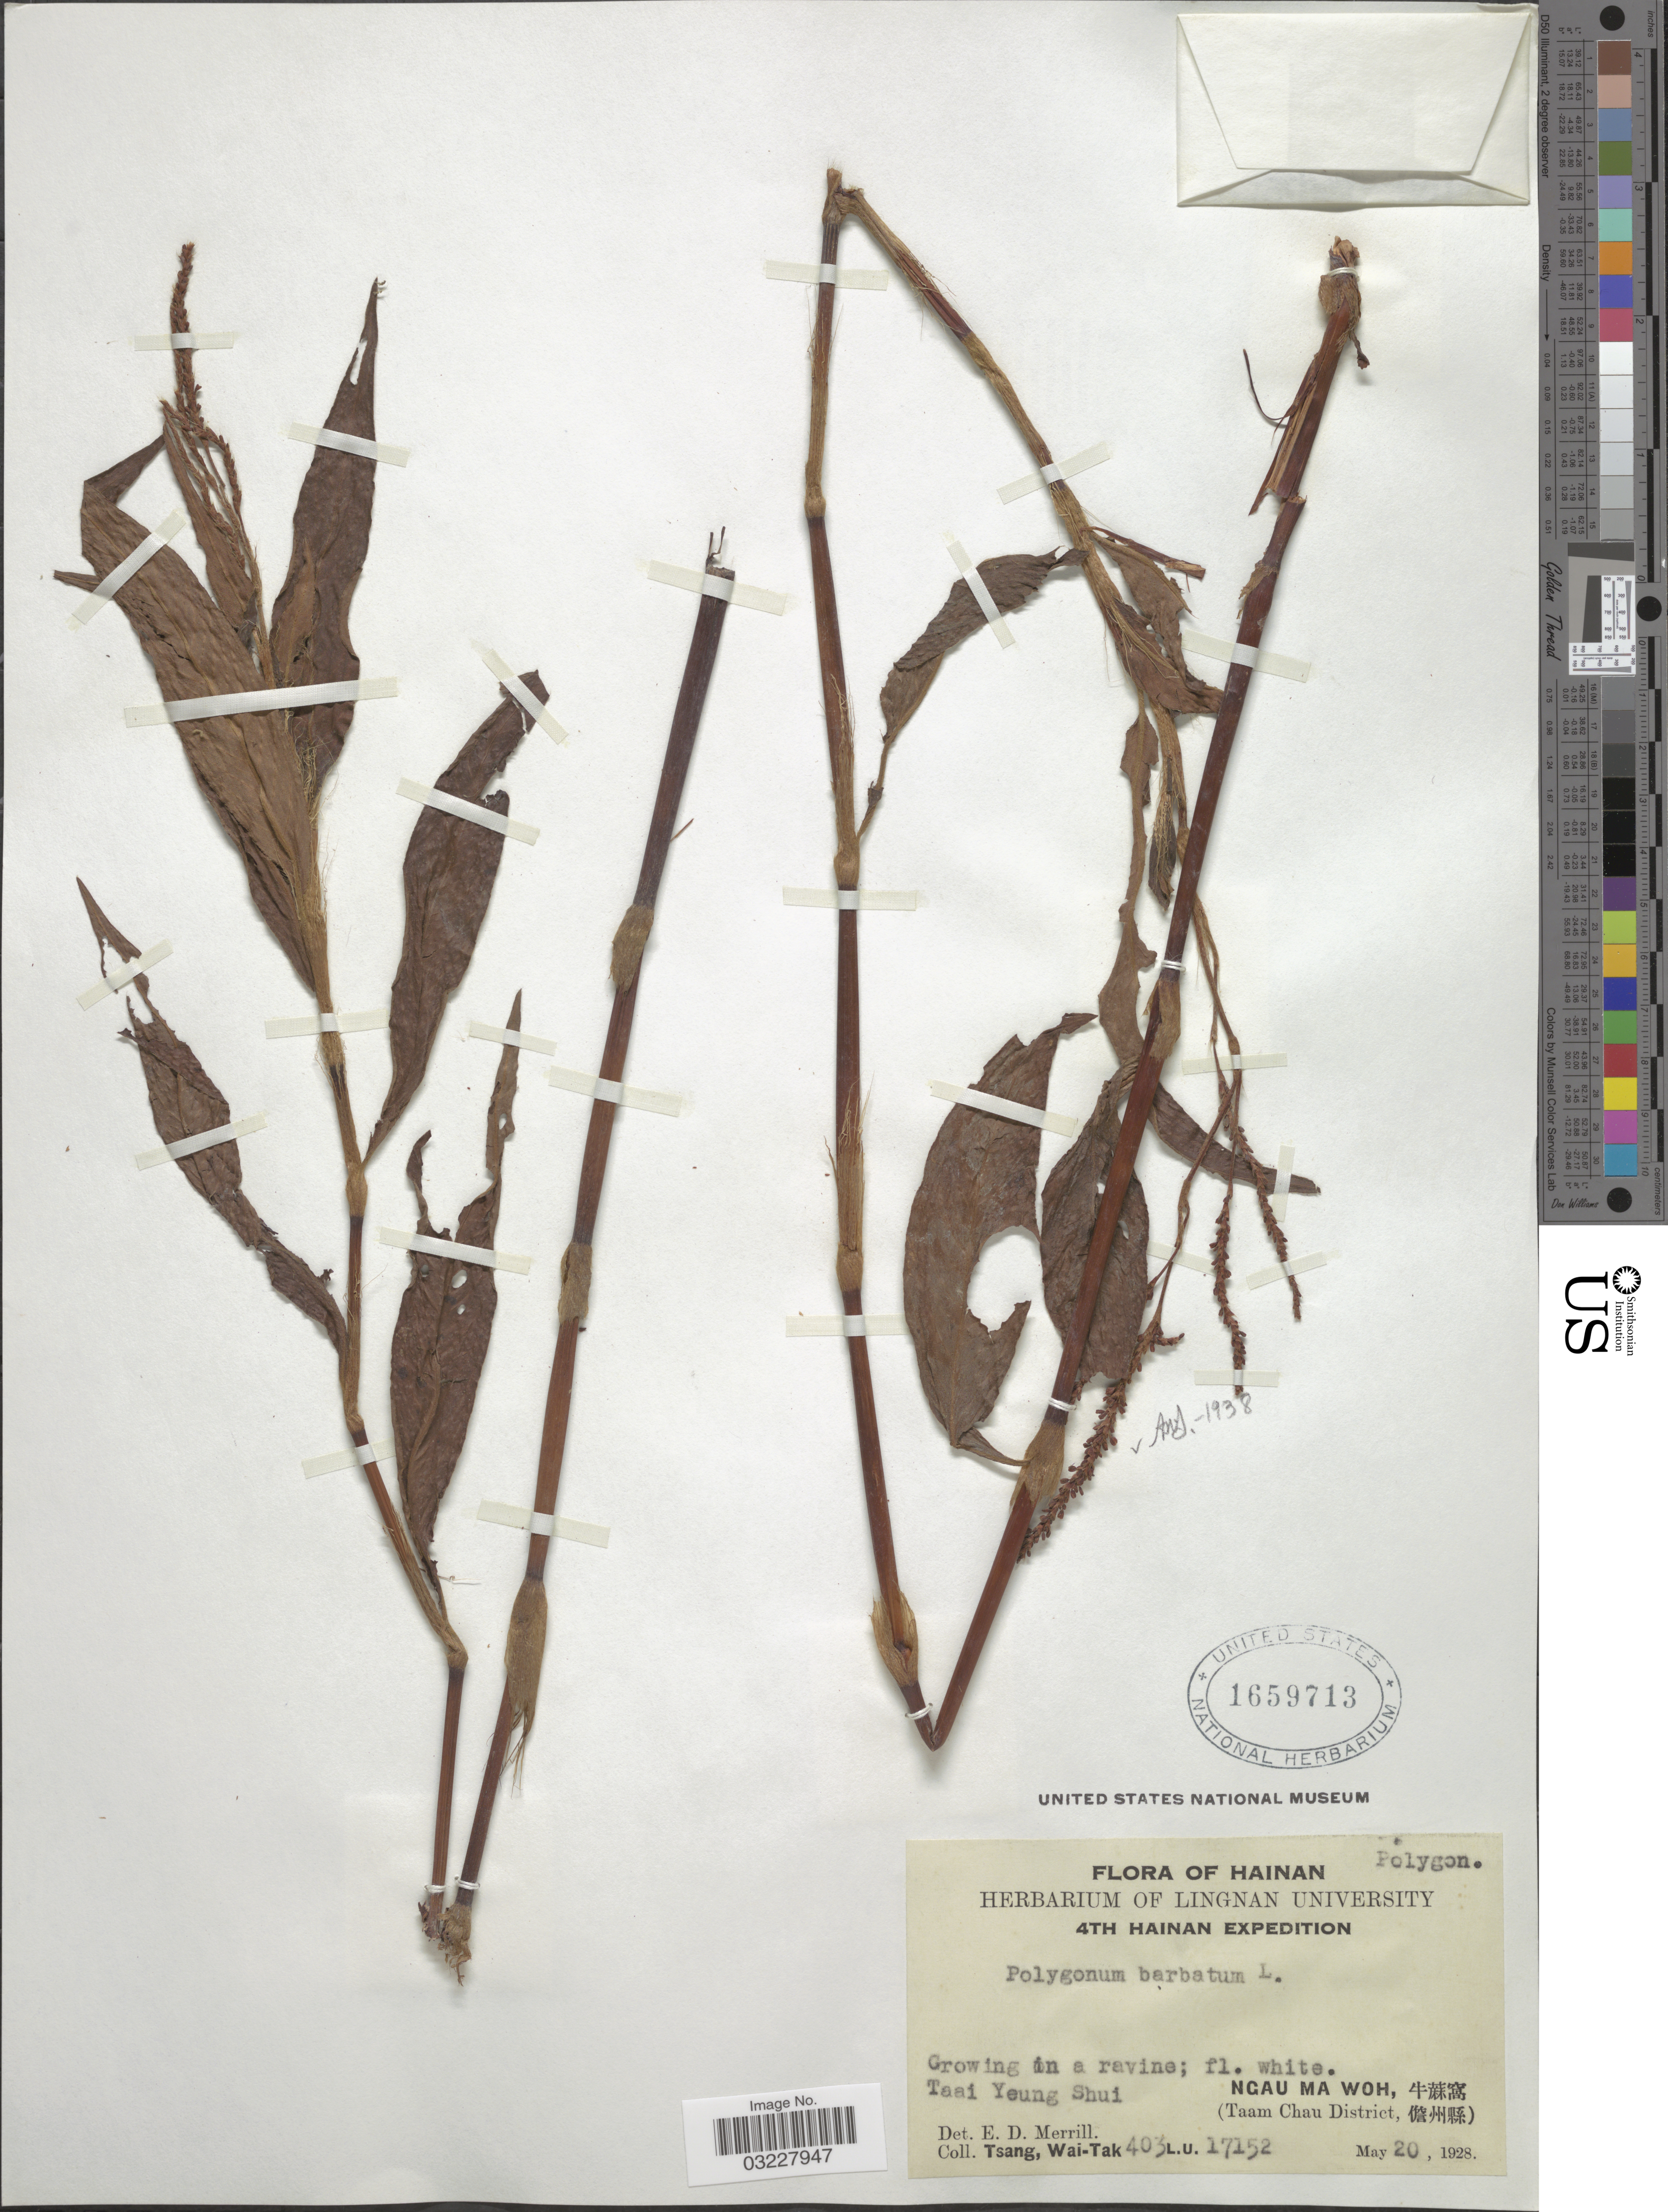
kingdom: Plantae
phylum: Tracheophyta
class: Magnoliopsida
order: Caryophyllales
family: Polygonaceae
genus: Polygonum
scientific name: Polygonum barbatum var. barbatum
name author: L.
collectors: W. T. Tsang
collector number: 403L.U.17152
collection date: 1928-05-20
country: China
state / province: Hainan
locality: Taai Yeung Shui. Ngau Ma Woh, X. (Taam Chau District, X).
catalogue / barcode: US 1659713